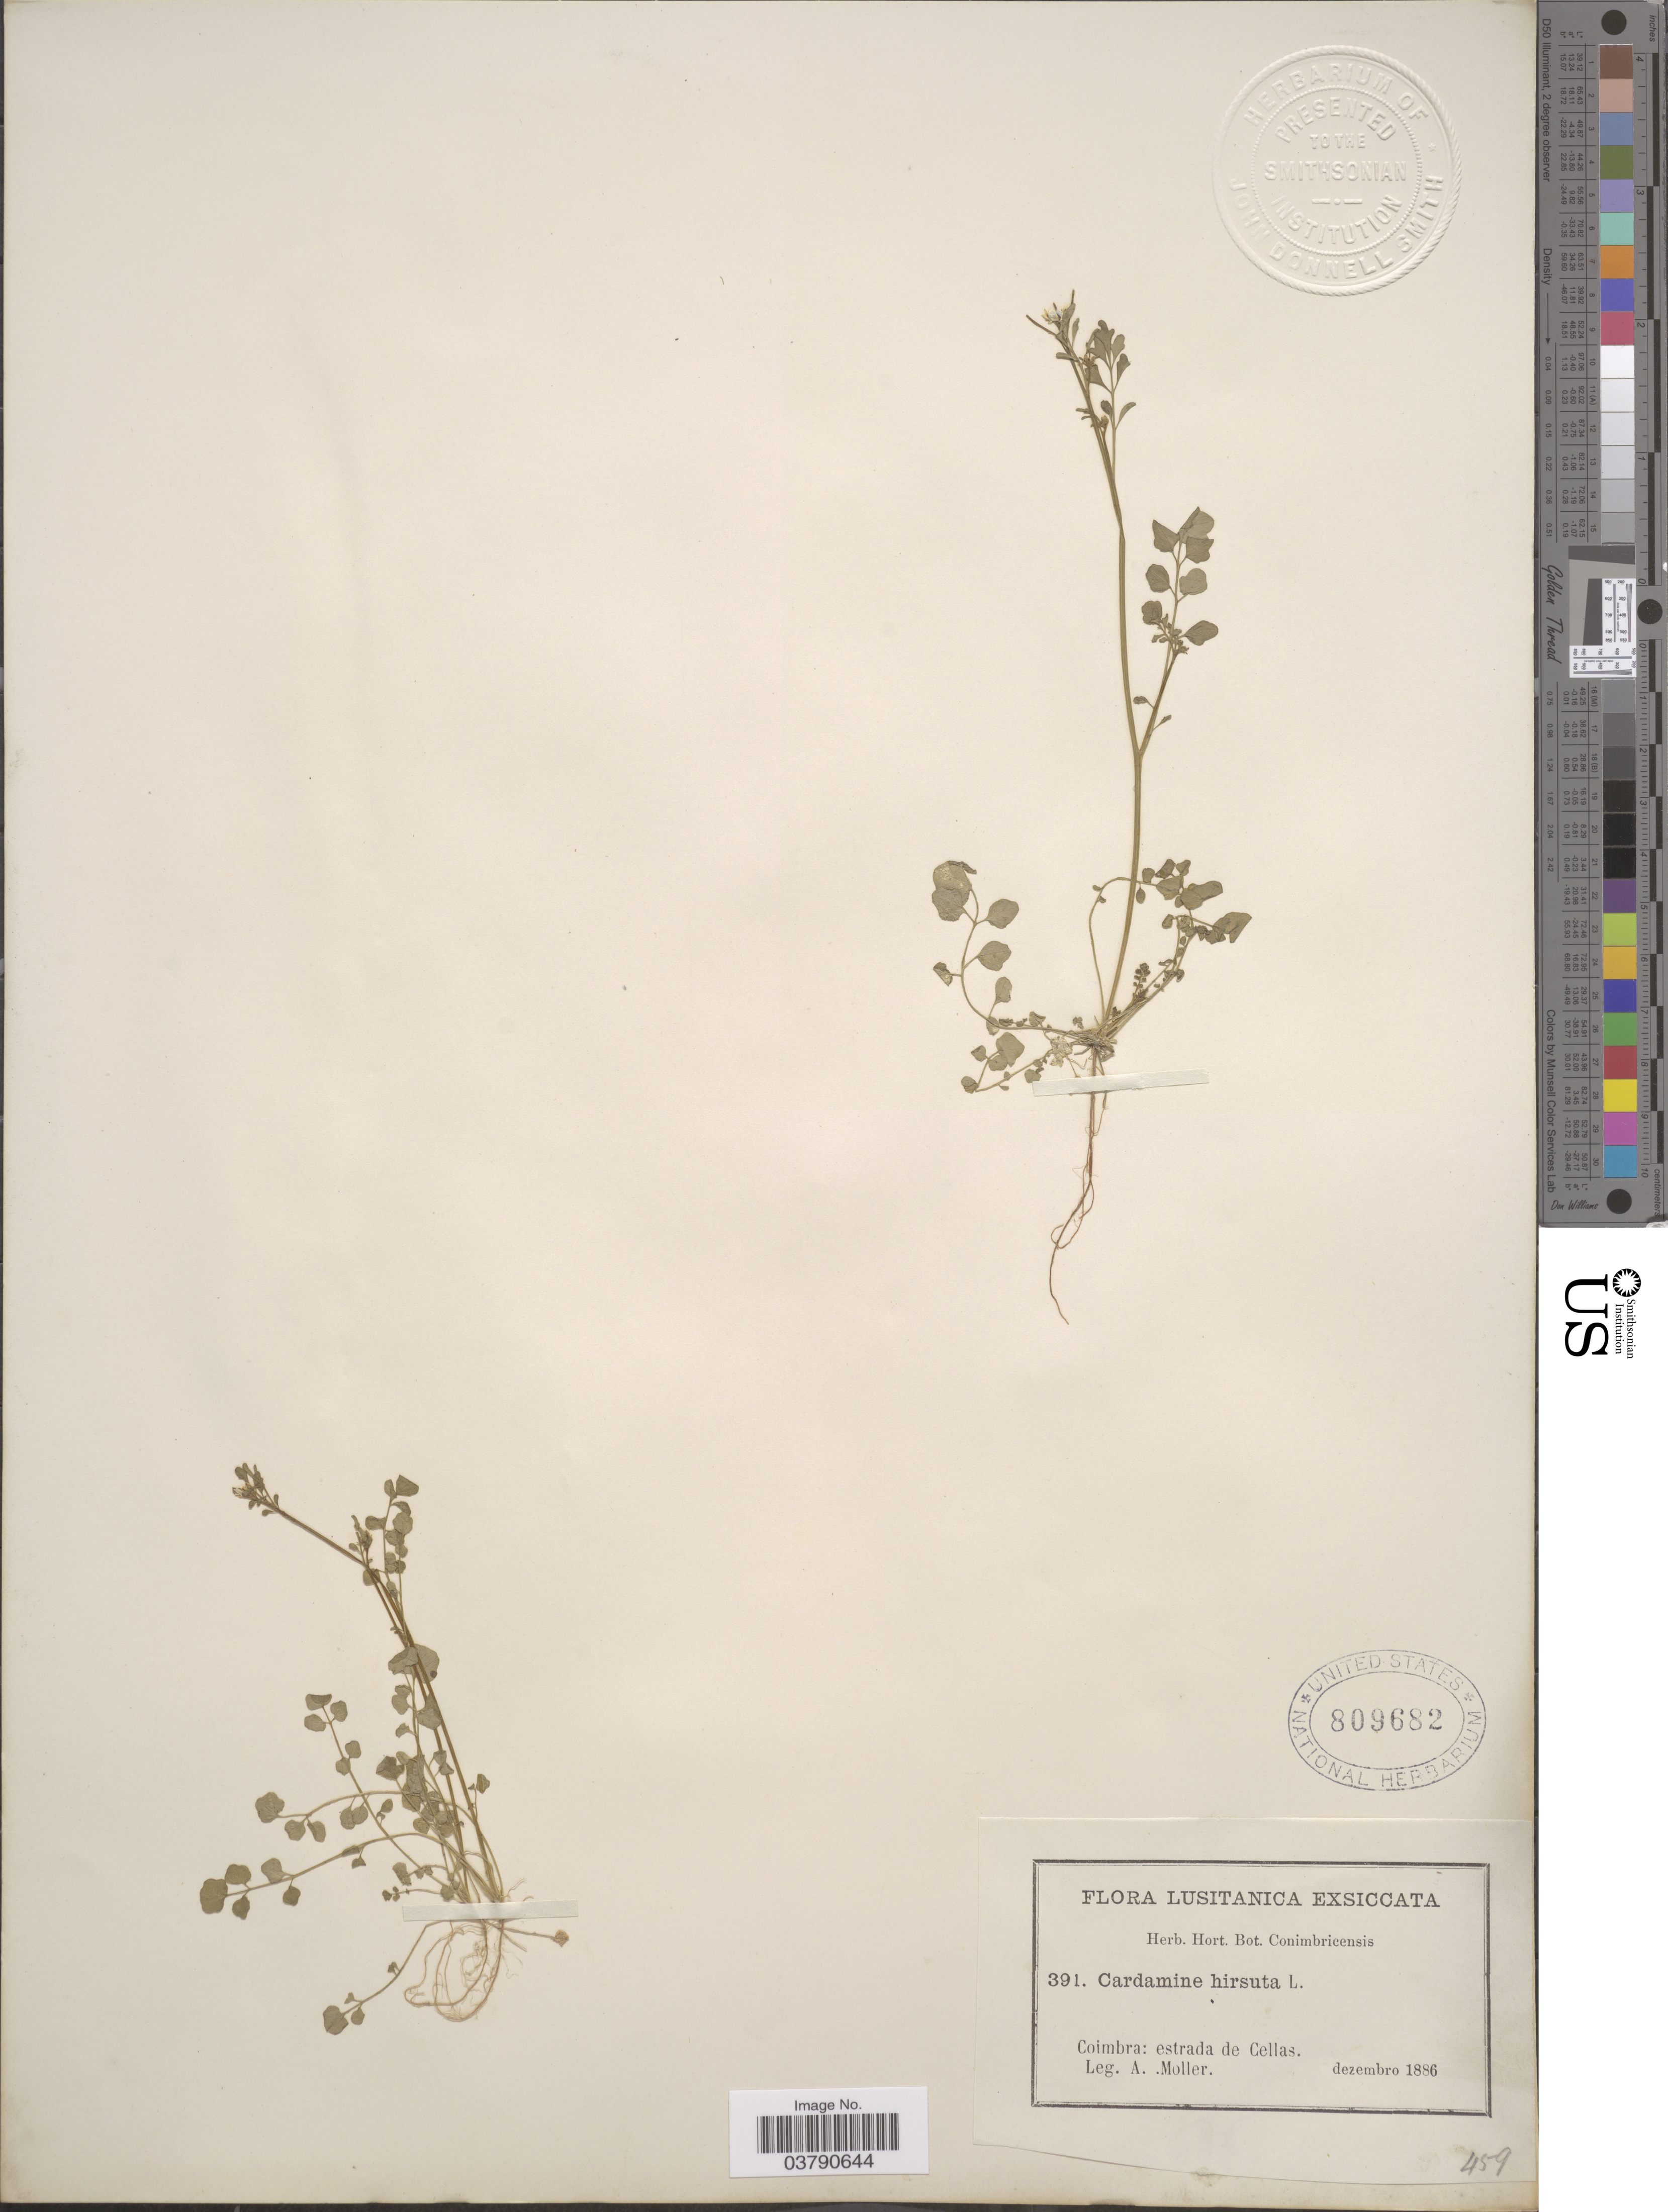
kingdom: Plantae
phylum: Tracheophyta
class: Magnoliopsida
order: Brassicales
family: Brassicaceae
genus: Cardamine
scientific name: Cardamine hirsuta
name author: L.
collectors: A. Moller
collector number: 391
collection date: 1886-12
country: Portugal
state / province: Coimbra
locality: Lusitanica. Estrada de Cellas.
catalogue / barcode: US 809682